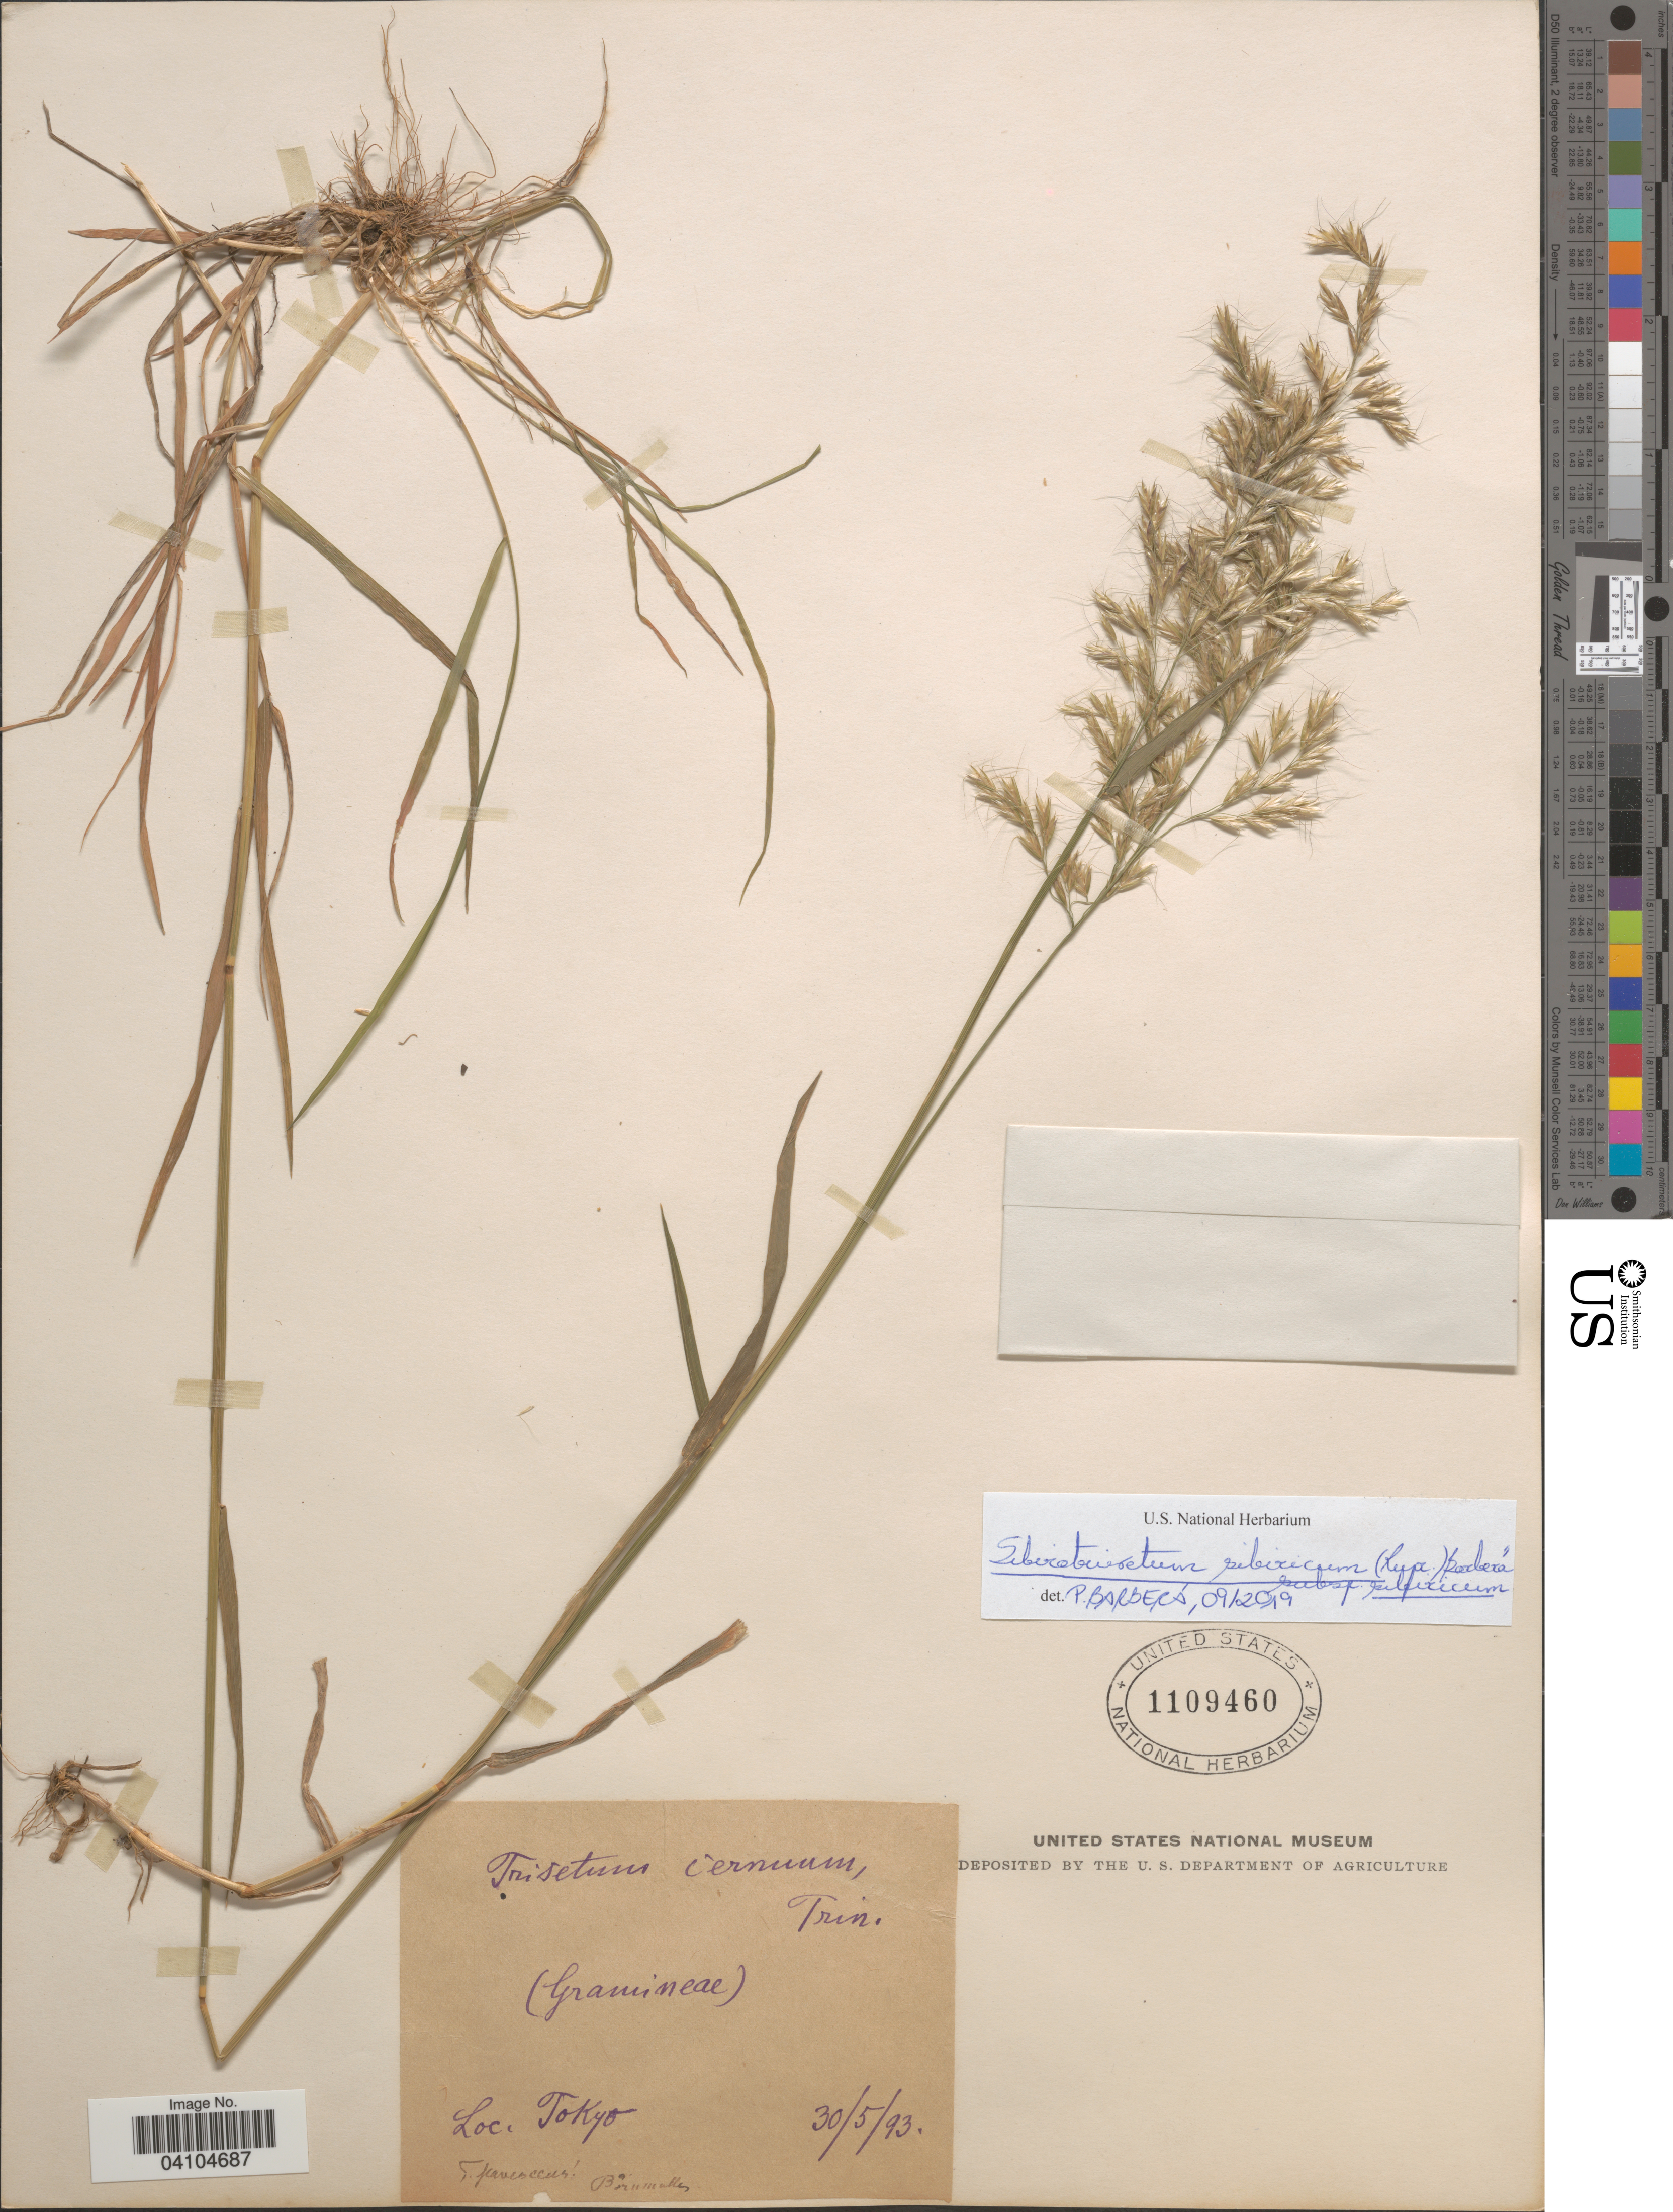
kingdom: Plantae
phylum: Tracheophyta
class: Liliopsida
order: Poales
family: Poaceae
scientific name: Siberotrisetum sibiricum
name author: (Desf.) Tzvelev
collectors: Bornmüller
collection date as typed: Transcribed d/m/y: 30/5/93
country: Japan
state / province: Tokyo, Federal City of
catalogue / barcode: US 1109460